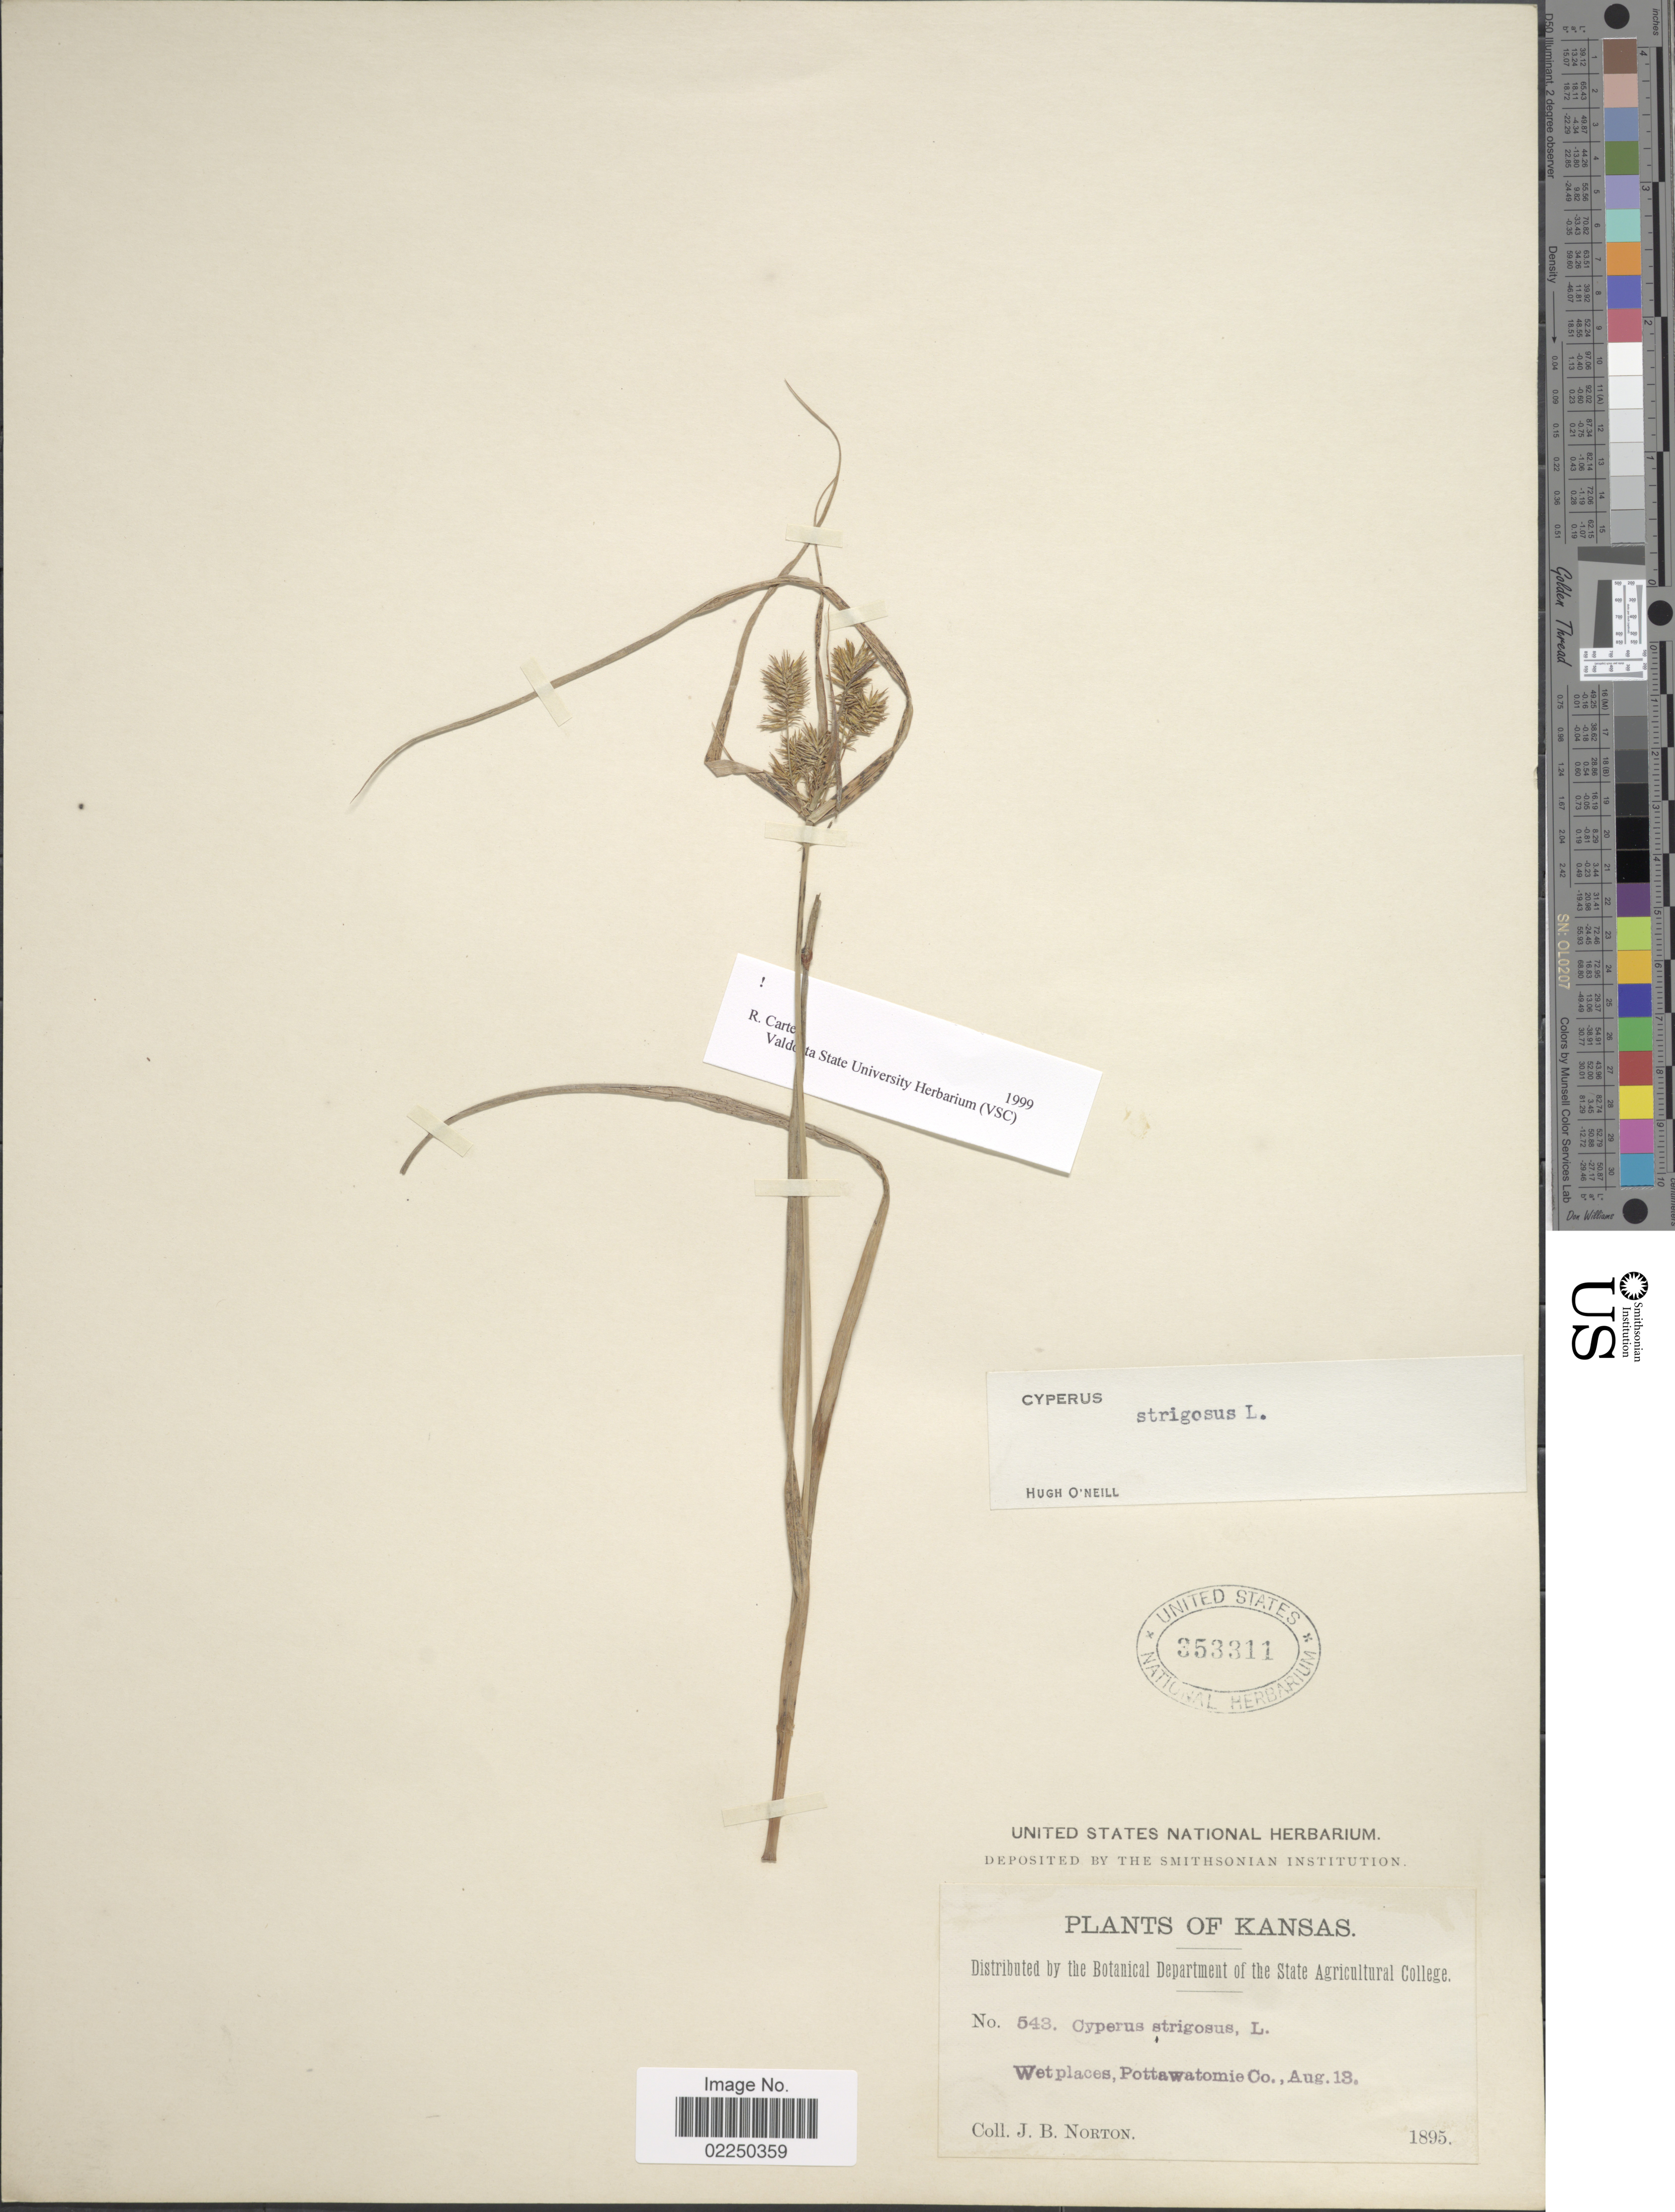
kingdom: Plantae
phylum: Tracheophyta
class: Liliopsida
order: Poales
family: Cyperaceae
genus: Cyperus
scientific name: Cyperus strigosus L.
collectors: J. B. Norton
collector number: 543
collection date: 1895-08-18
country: United States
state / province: Kansas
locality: Wet places, Pottawatomie Co.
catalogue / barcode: US 353311